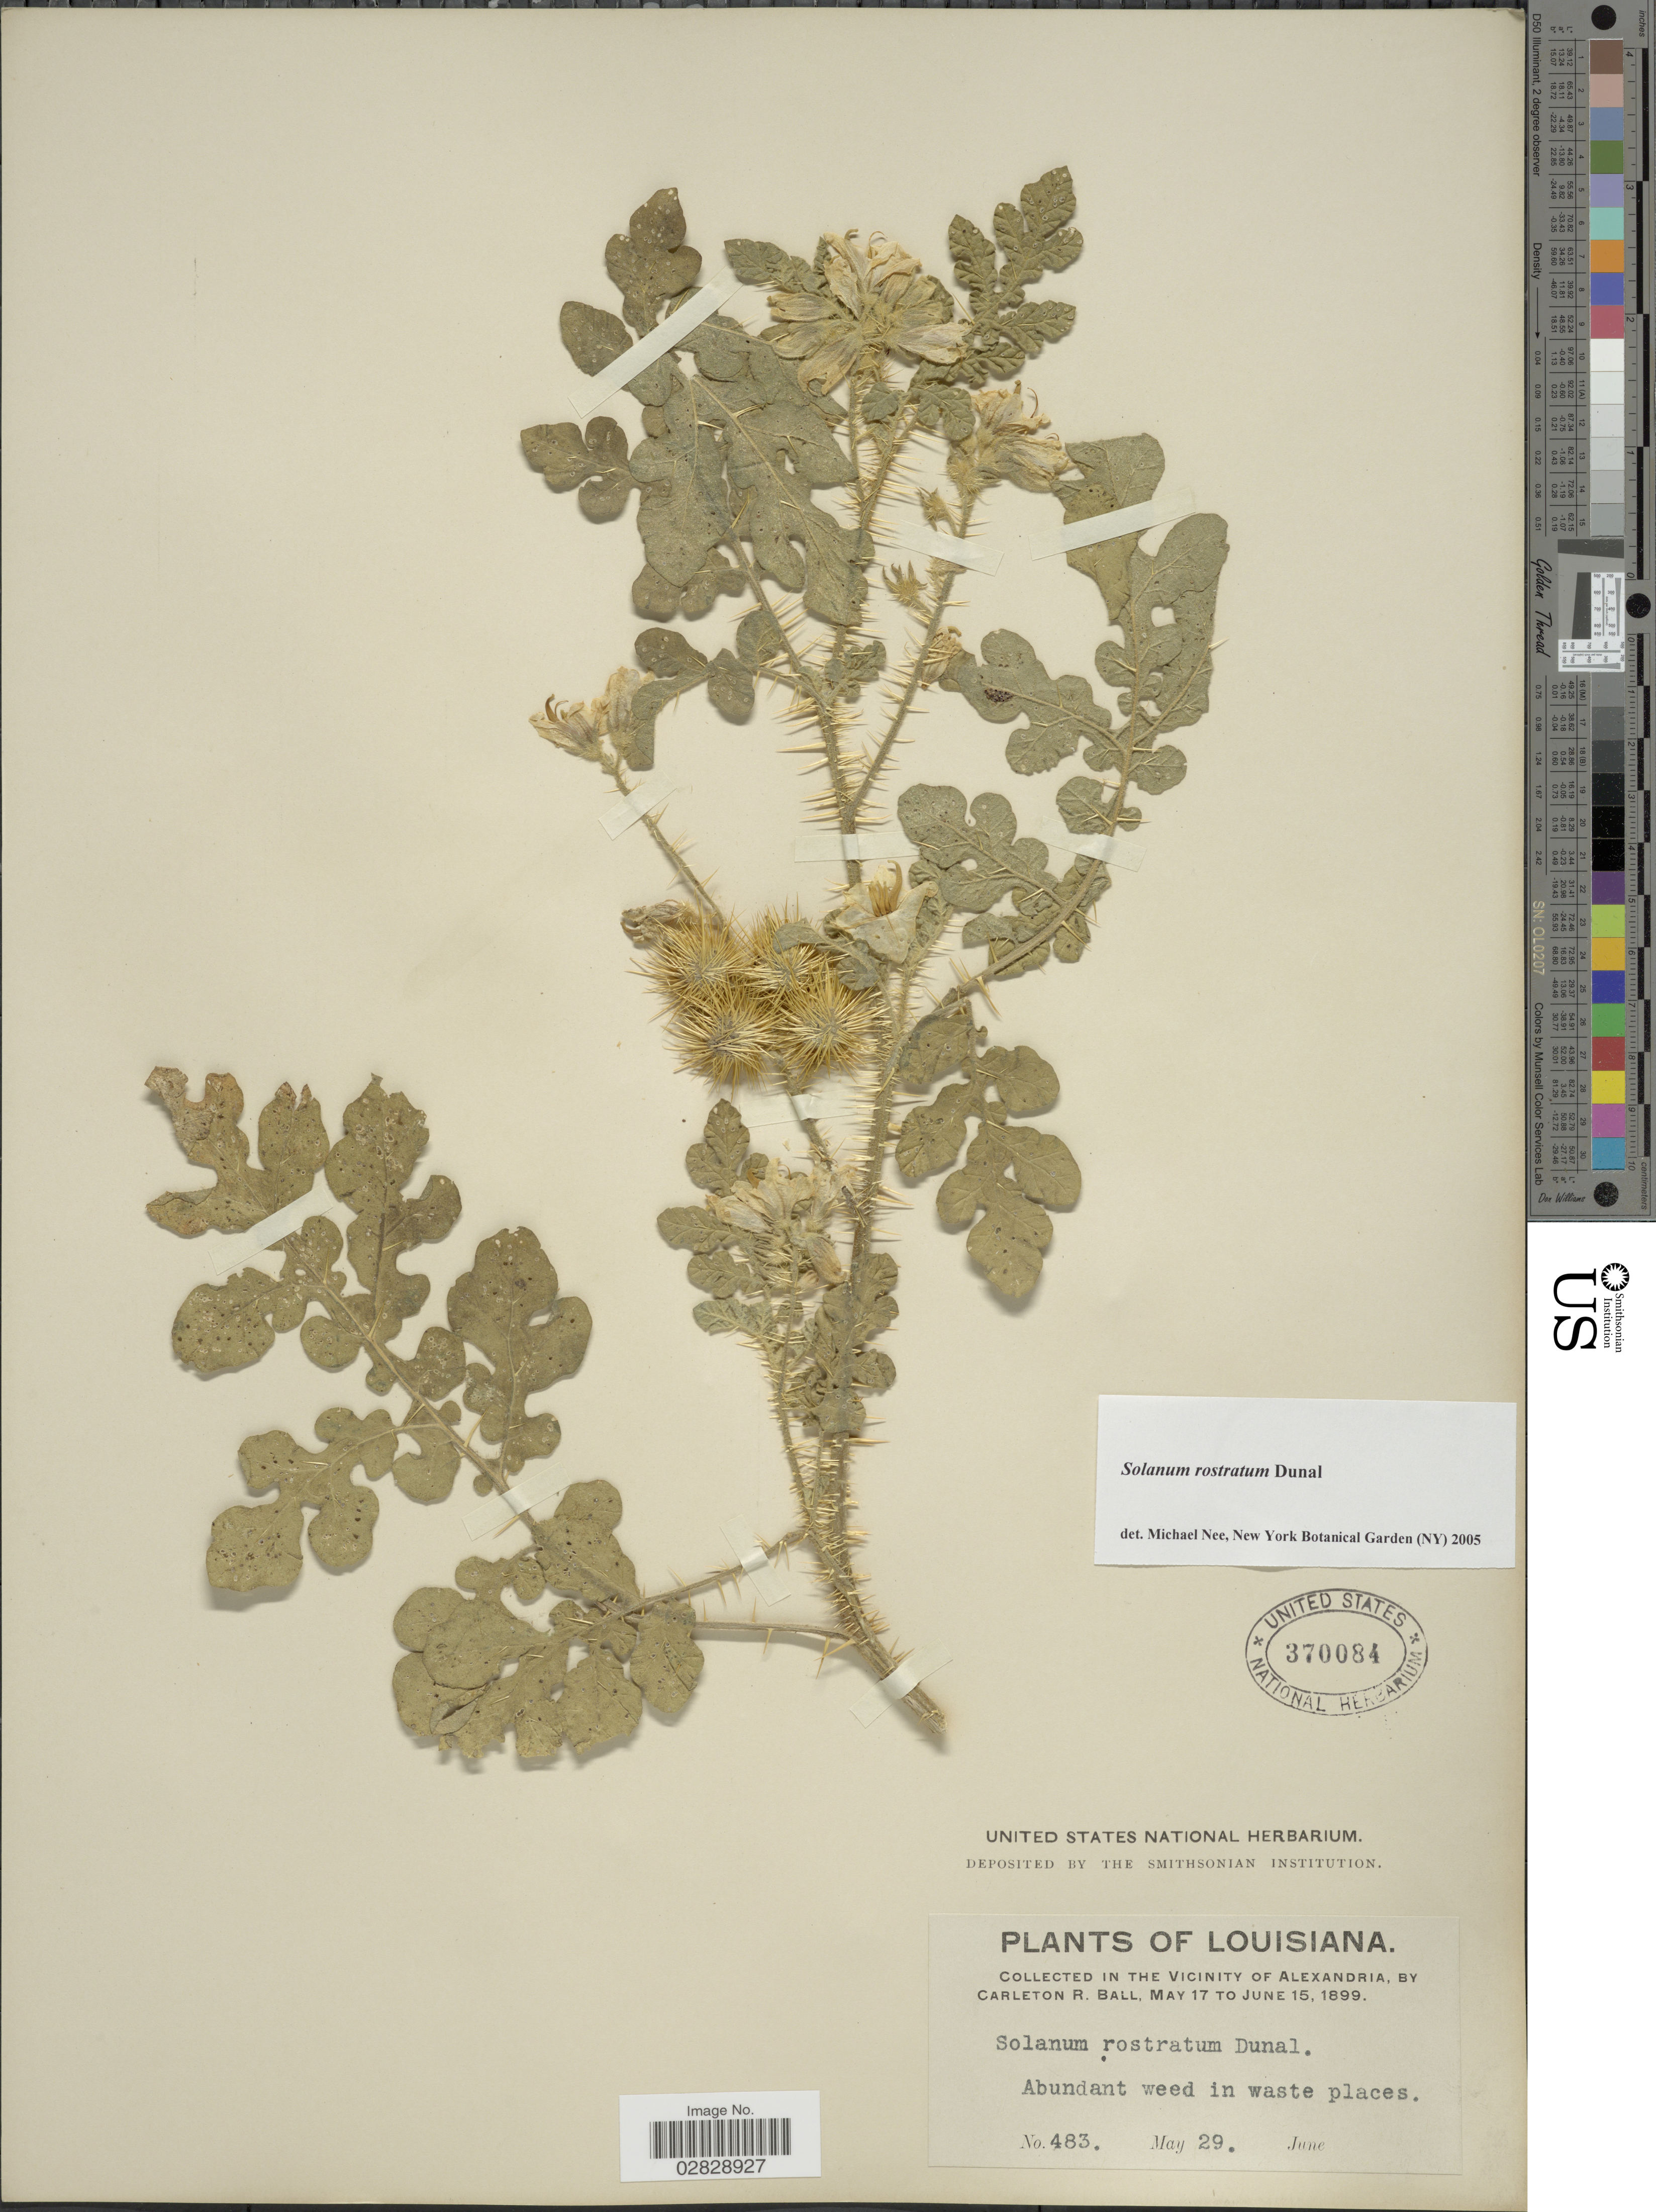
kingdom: Plantae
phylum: Tracheophyta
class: Magnoliopsida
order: Solanales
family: Solanaceae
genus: Solanum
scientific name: Solanum rostratum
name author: Dunal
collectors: C. R. Ball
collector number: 483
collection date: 1899-05-29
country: United States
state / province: Louisiana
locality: In the vicinity of Alexandria.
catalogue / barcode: US 370084